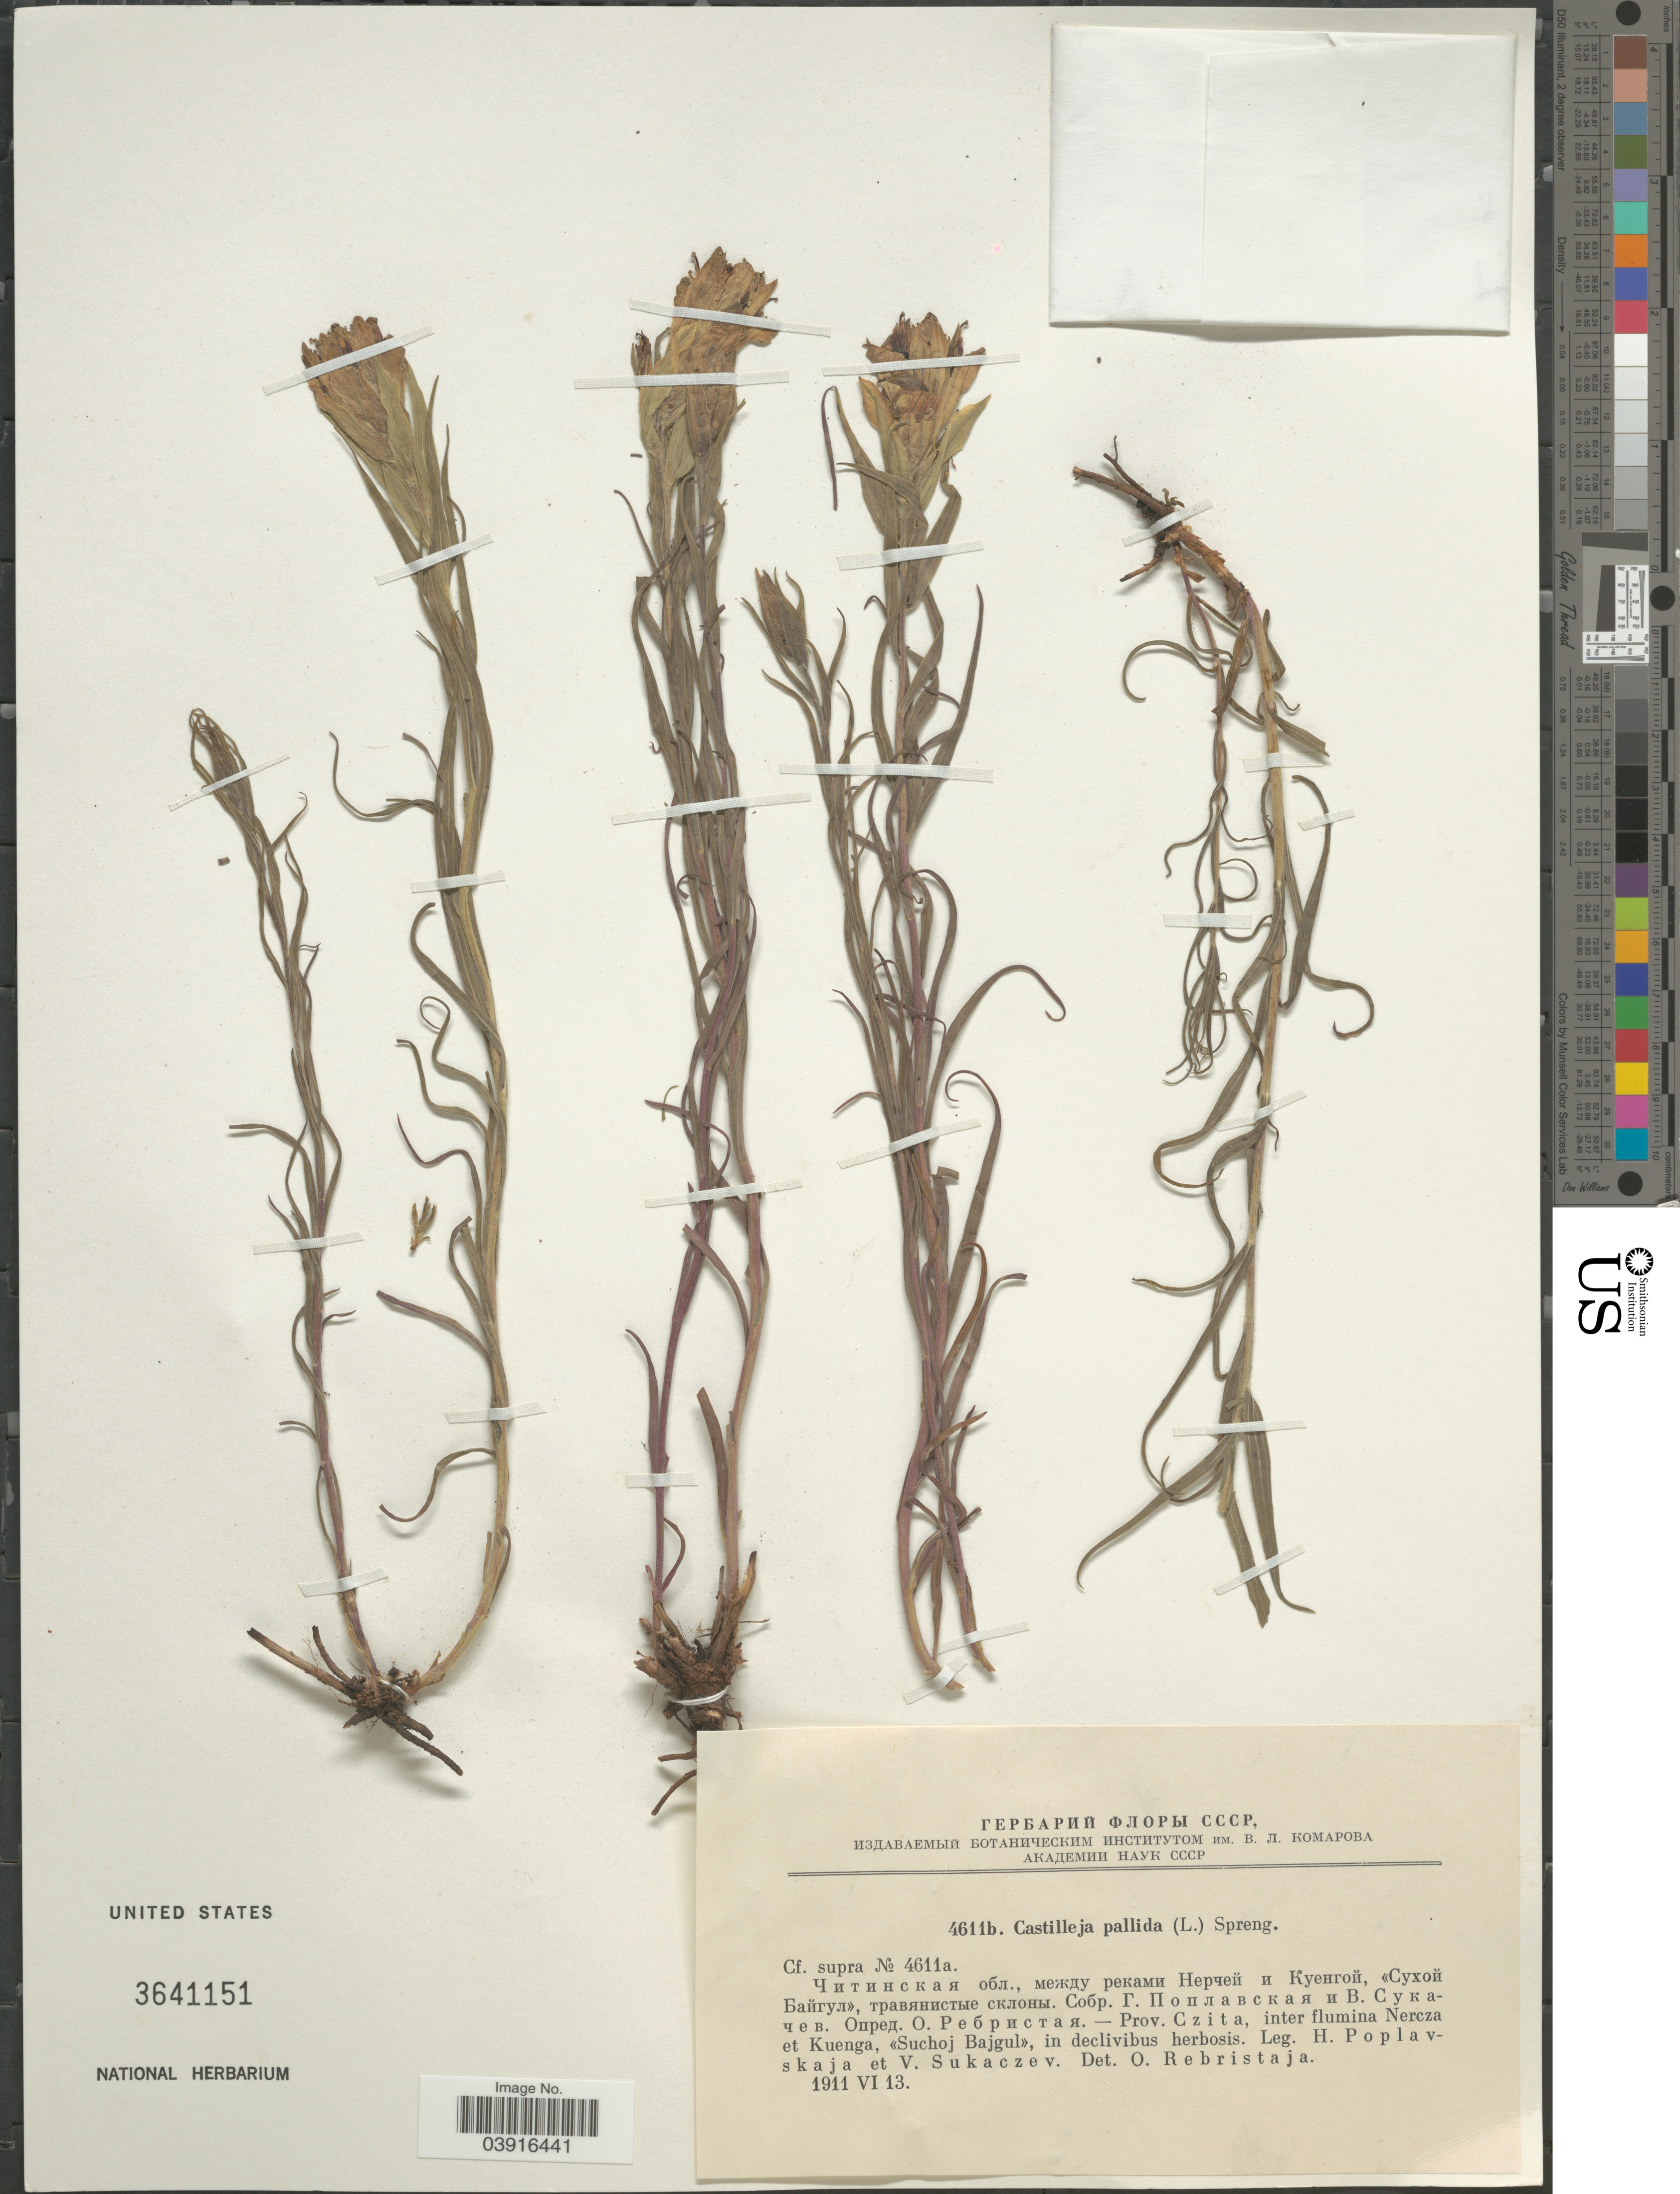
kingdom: Plantae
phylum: Tracheophyta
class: Magnoliopsida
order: Lamiales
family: Orobanchaceae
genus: Castilleja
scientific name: Castilleja pallida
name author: (L.) Spreng.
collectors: H. I. Poplavskaja & V. Sukaczev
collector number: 4611b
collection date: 1911-06-13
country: Russian Federation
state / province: Zabaykalsky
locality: Prov. Czita, inter flumina Nercza et Kuenga, «Suchoj Baigul», in declivibus herbosis.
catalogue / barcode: US 3641151